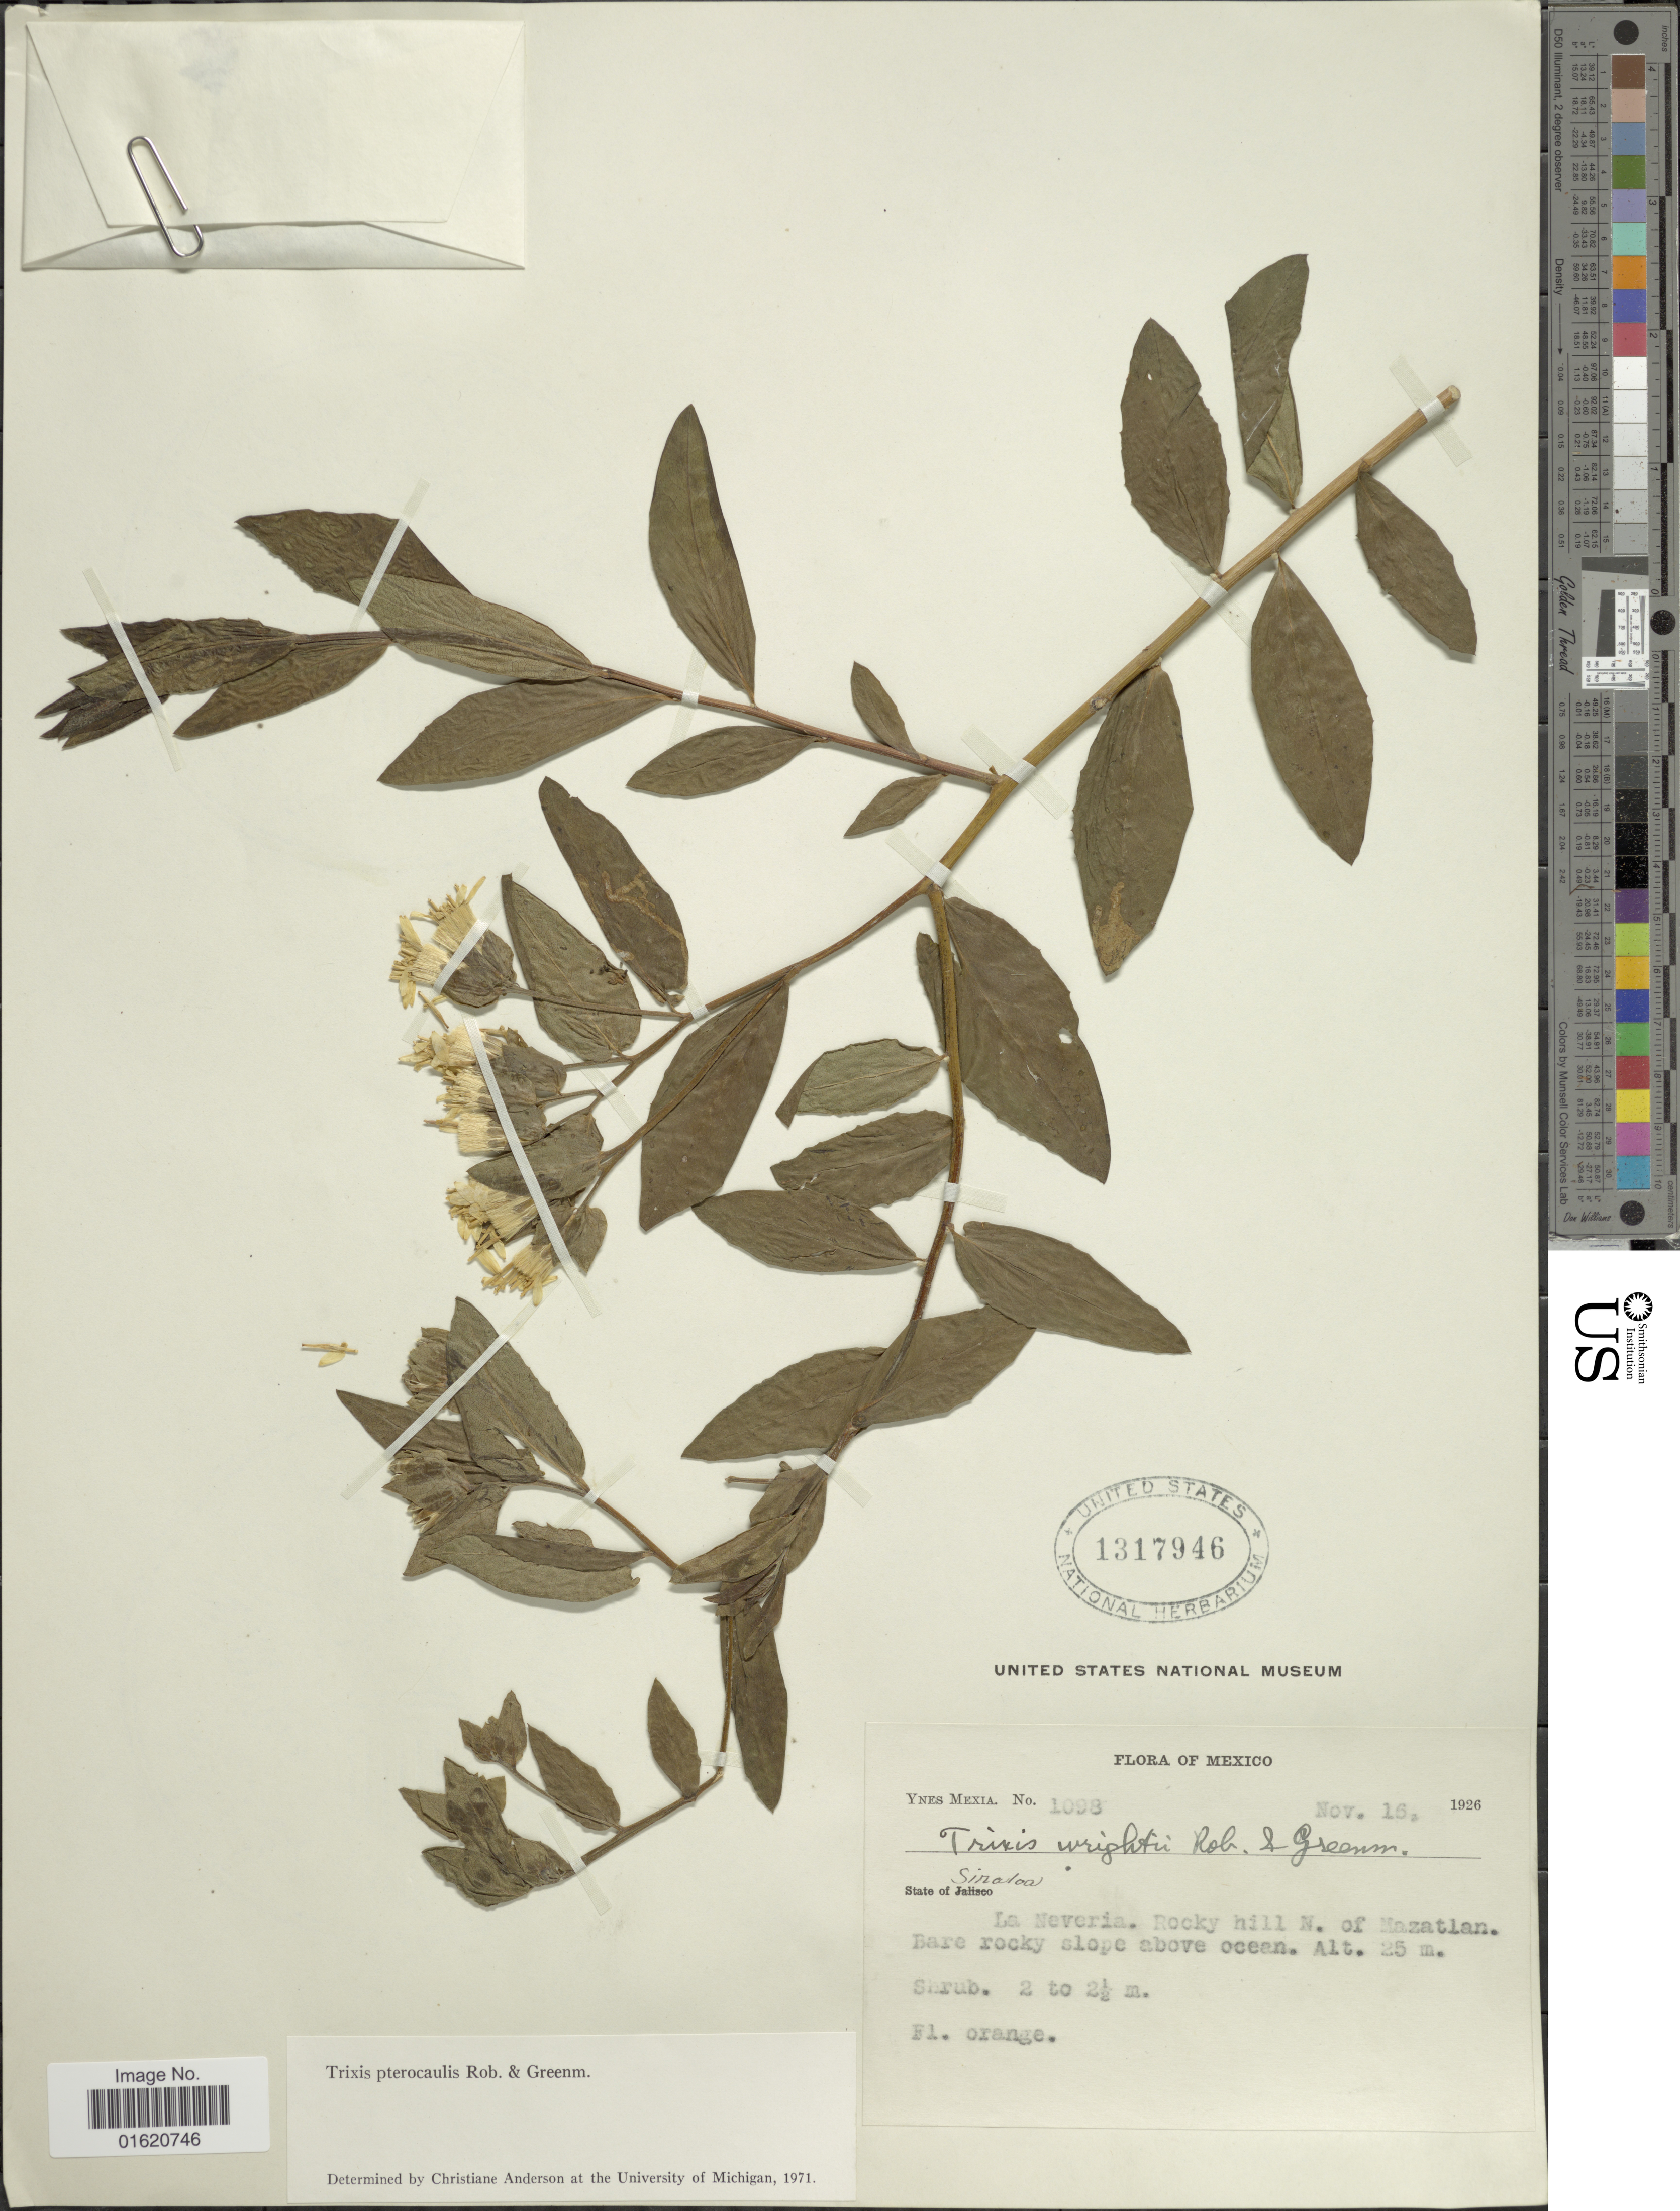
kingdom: Plantae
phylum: Tracheophyta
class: Magnoliopsida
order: Asterales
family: Asteraceae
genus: Trixis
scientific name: Trixis pterocaulis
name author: B.L. Rob. & Greenm.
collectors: Y. Mexia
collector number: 1098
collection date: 1926-11-16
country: Mexico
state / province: Sinaloa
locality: La Neveria, rocky hill N. of Mazatlan, bare rocky slope above ocean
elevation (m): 25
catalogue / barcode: US 1317946